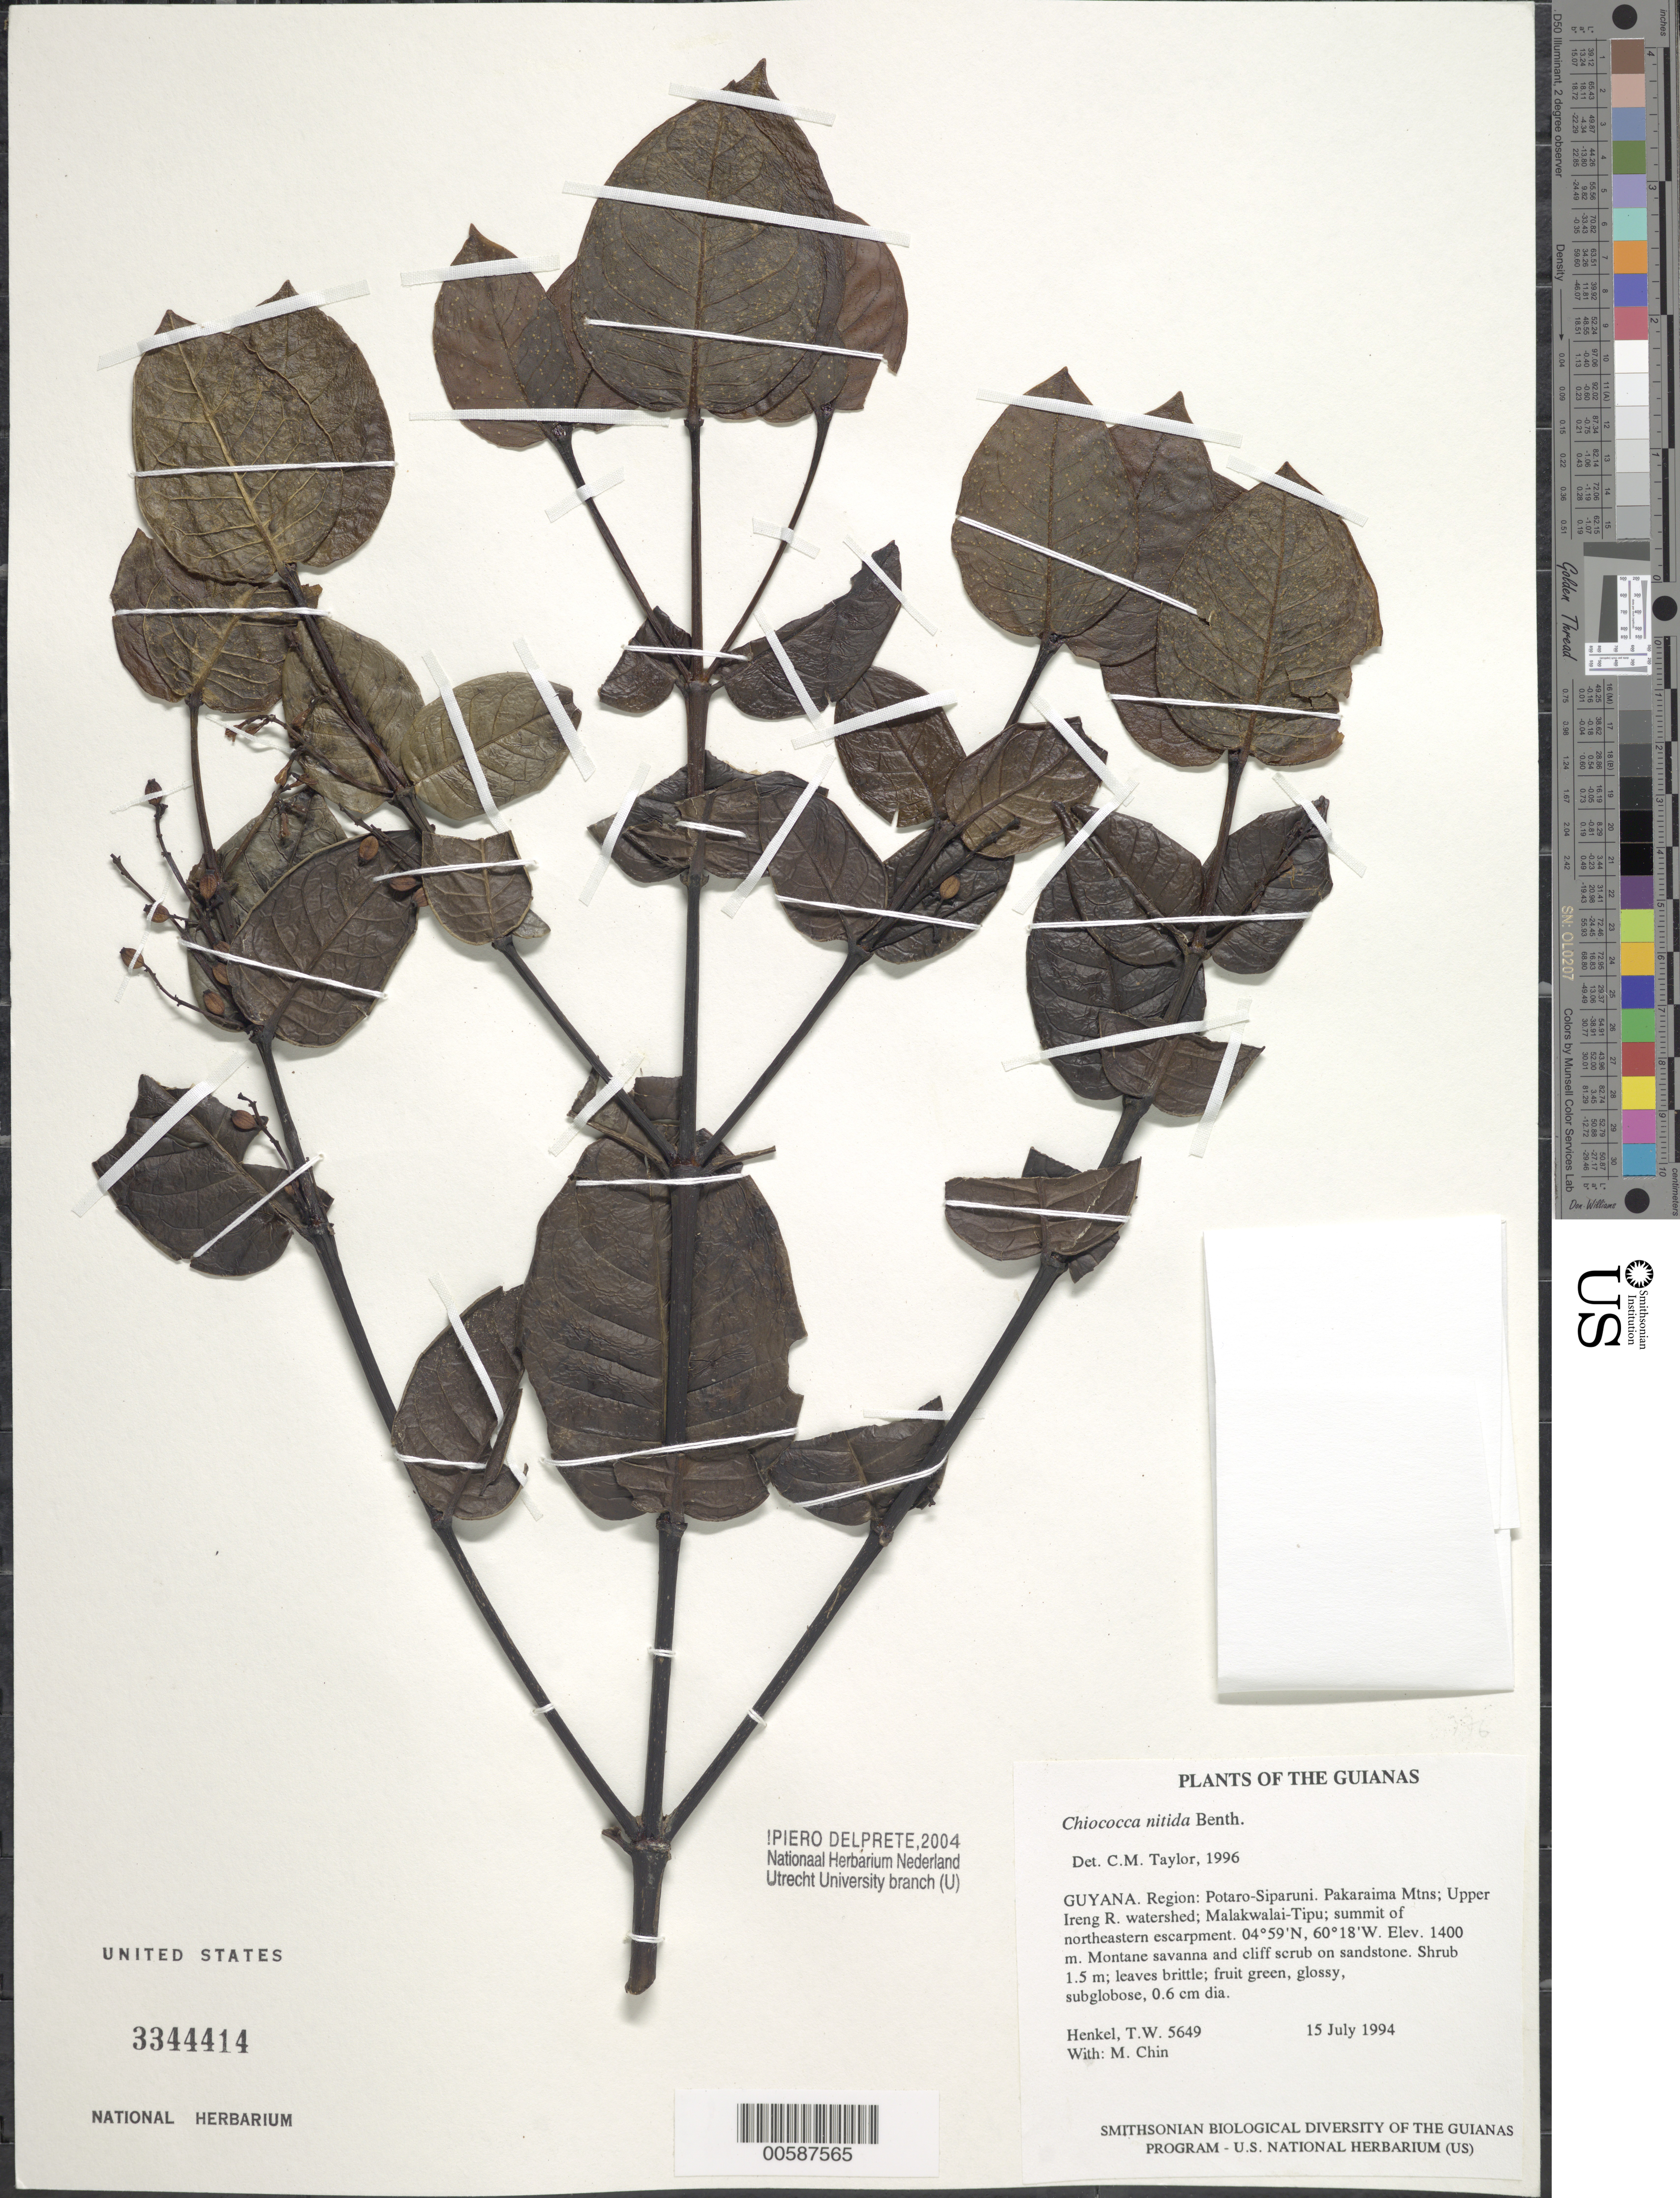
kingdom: Plantae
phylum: Tracheophyta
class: Magnoliopsida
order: Gentianales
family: Rubiaceae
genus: Chiococca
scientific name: Chiococca nitida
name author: Benth.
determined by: Delprete, P. G., Herb. de Guyane Cay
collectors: T. Henkel & M. Chin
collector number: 5649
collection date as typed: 15 July 1994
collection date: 1994-07-15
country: Guyana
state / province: Potaro-Siparuni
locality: Pakaraima Mtns; Upper Ireng R. watershed; Malakwalai-Tipu; summit of northeastern escarpment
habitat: Montane savanna and cliff scrub on sandstone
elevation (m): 1400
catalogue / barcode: US 3344414